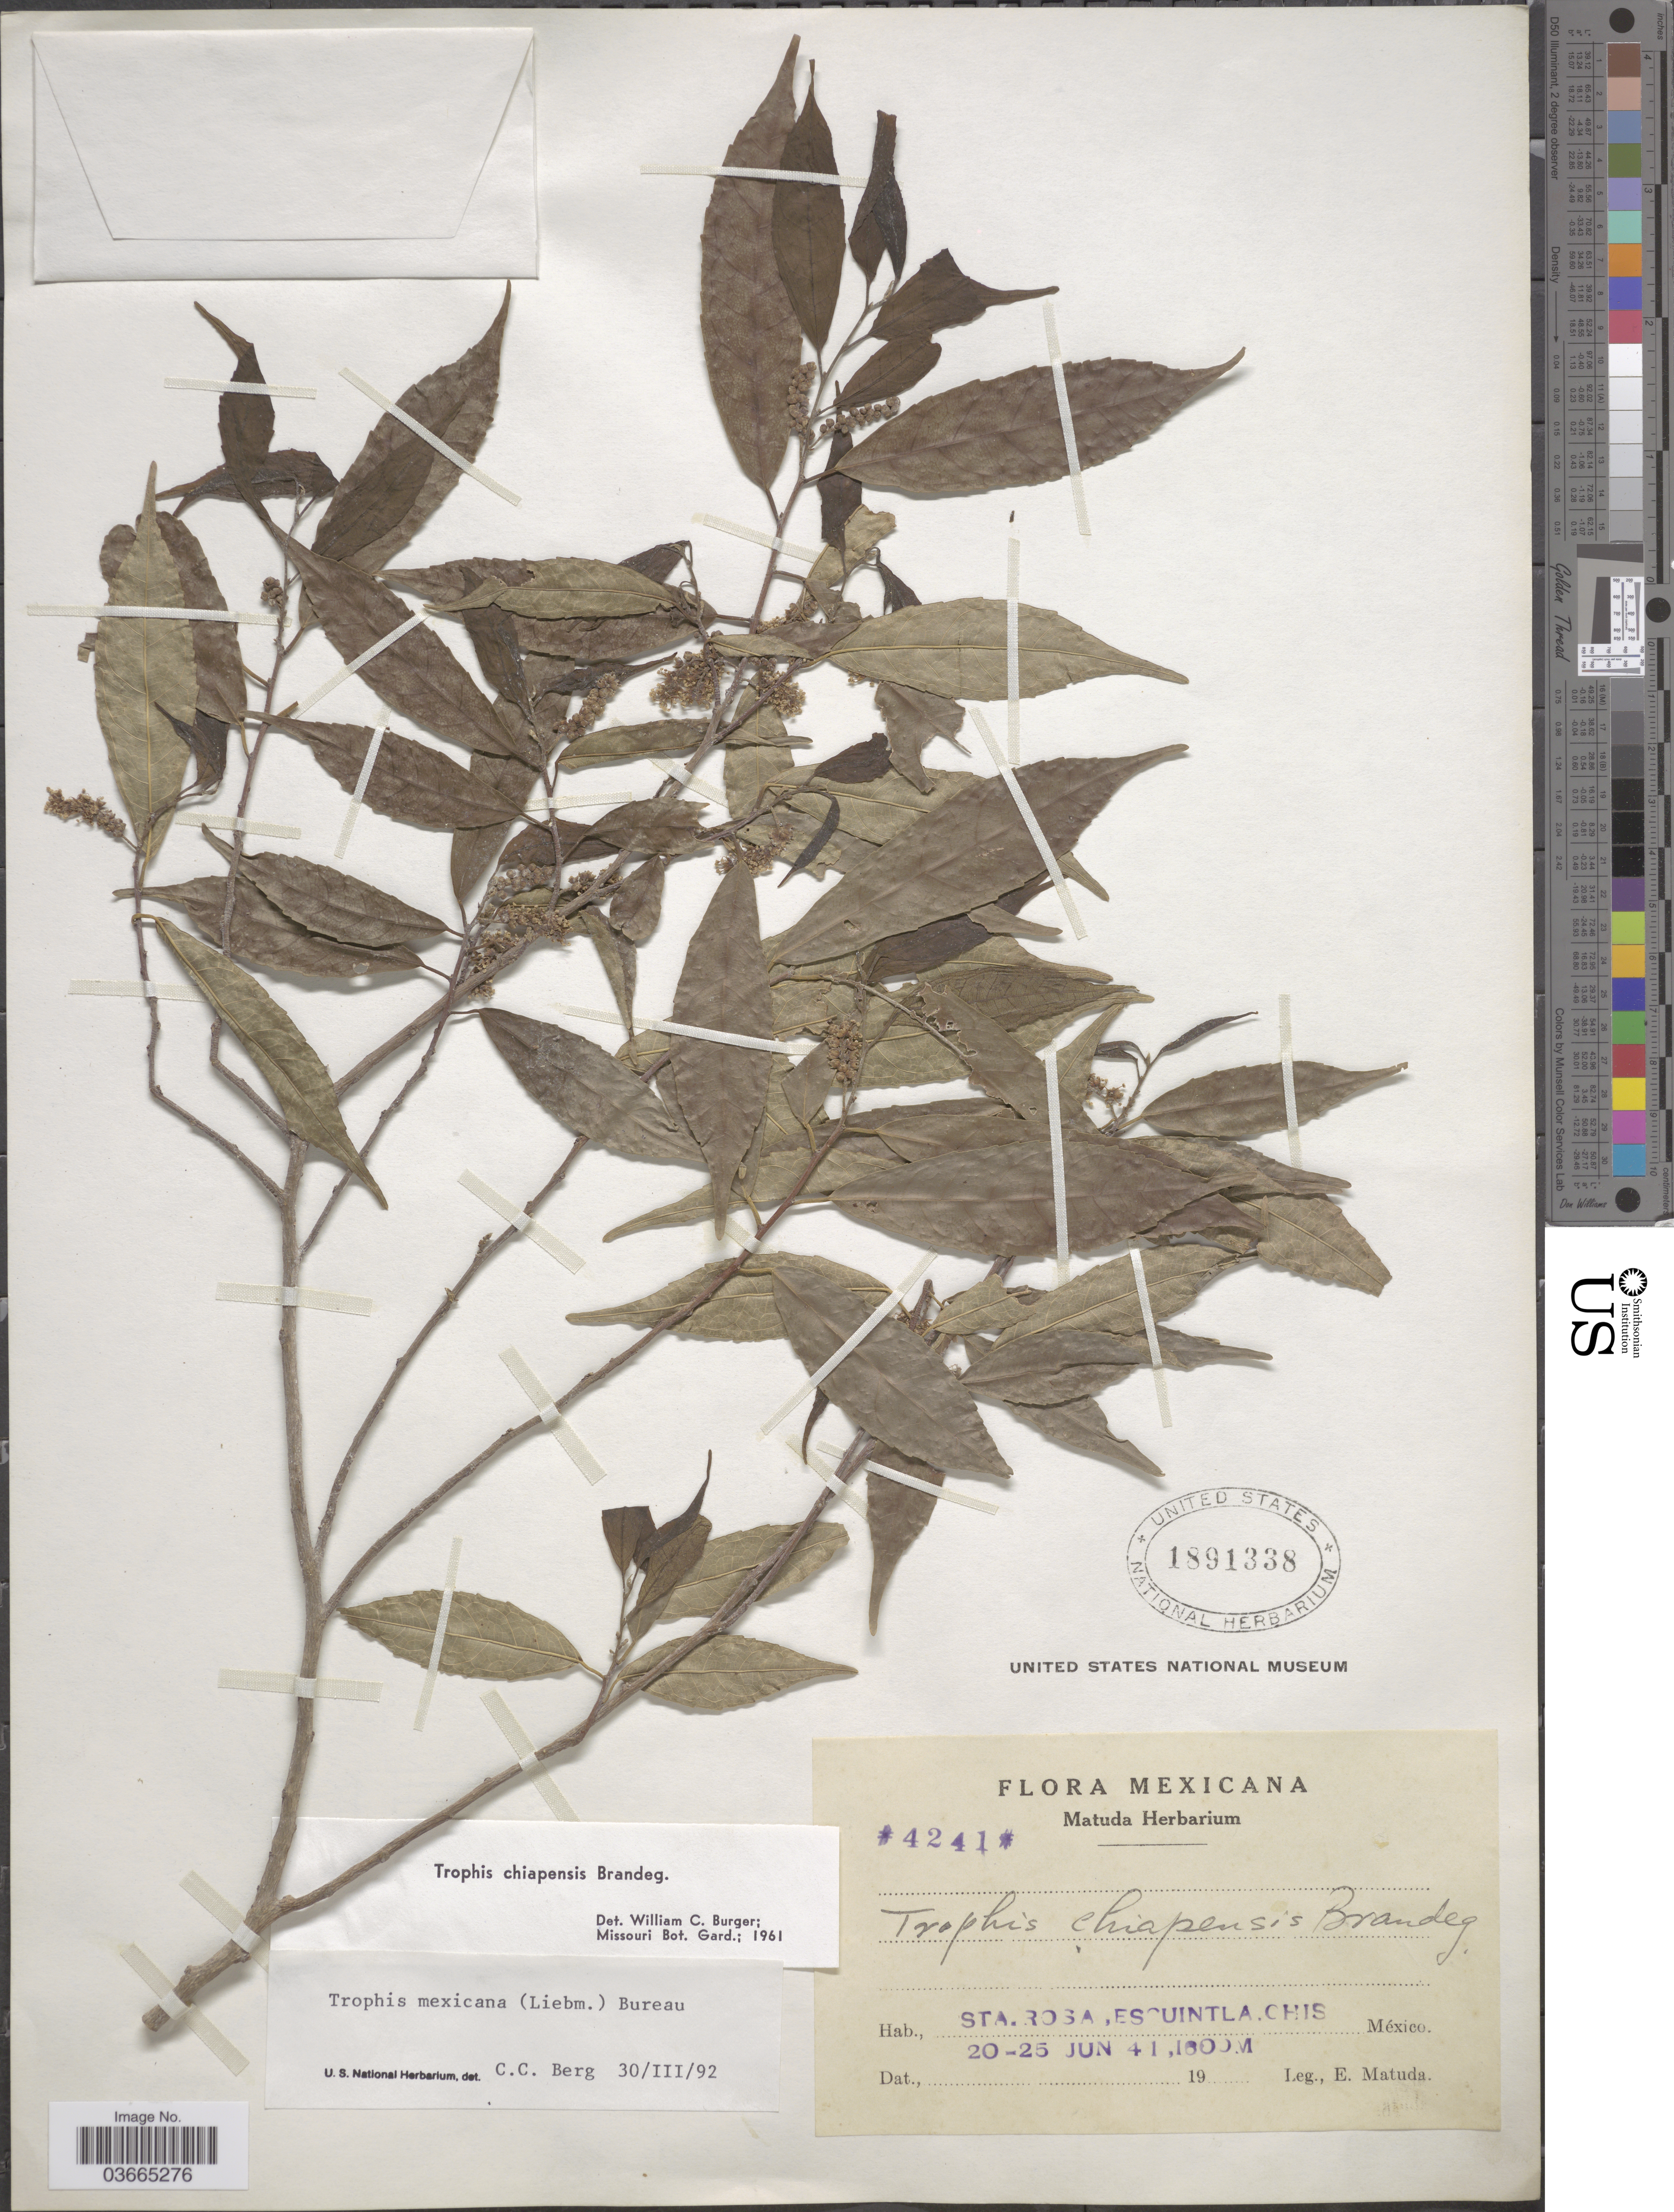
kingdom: Plantae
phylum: Tracheophyta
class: Magnoliopsida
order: Rosales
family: Moraceae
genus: Trophis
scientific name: Trophis mexicana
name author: (Liebm.) Bureau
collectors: E. Matuda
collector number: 4241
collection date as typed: Transcribed d/m/y: 20/6/41 to 25/6/41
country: Mexico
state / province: Chiapas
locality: Sta Rosa, Escuintla.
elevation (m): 1600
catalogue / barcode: US 1891338